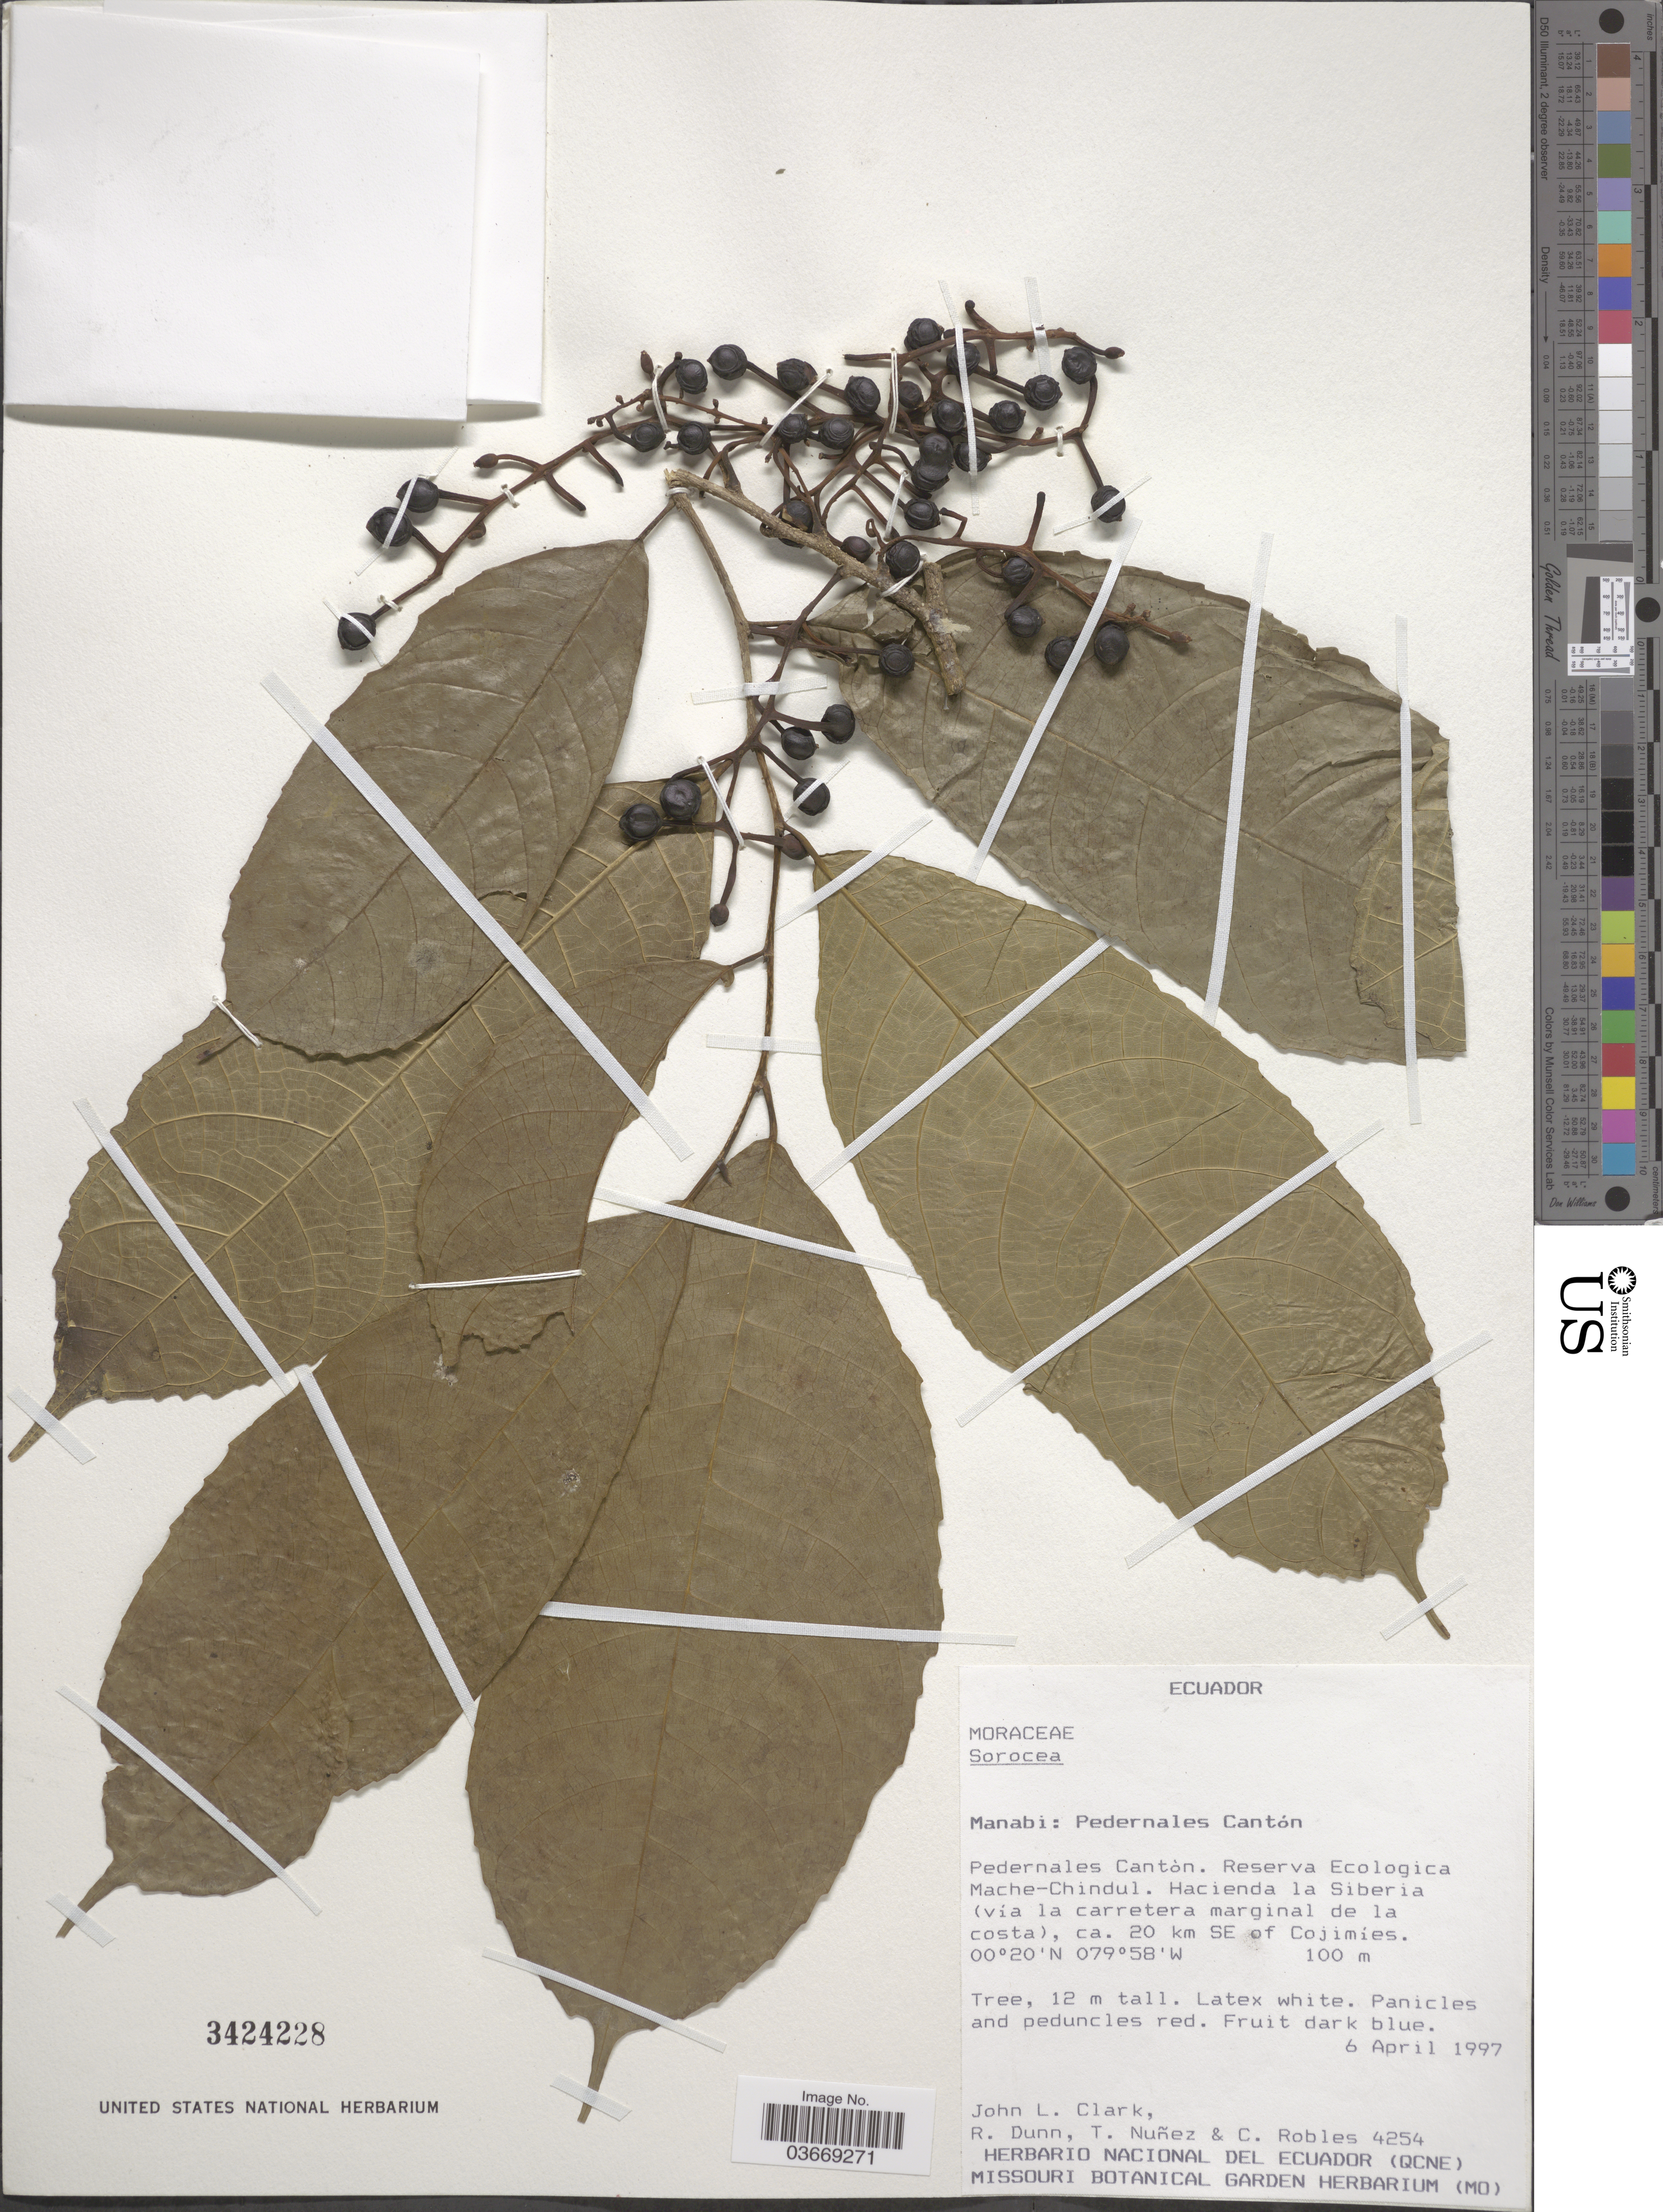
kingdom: Plantae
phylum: Tracheophyta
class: Magnoliopsida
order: Rosales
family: Moraceae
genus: Sorocea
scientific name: Sorocea sp.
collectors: J. L. Clark, R. Dunn, T. Núñez & C. Robles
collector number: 4254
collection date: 1997-04-06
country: Ecuador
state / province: Manabí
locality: Pedernales Cantón. Pedernales Cantón. Reserva Ecologica Mache-Chindul. Hacienda la Siberia (vía la carretera marginal de la costa), ca. 20 km SE of Cojimíes.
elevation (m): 100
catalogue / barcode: US 3424228